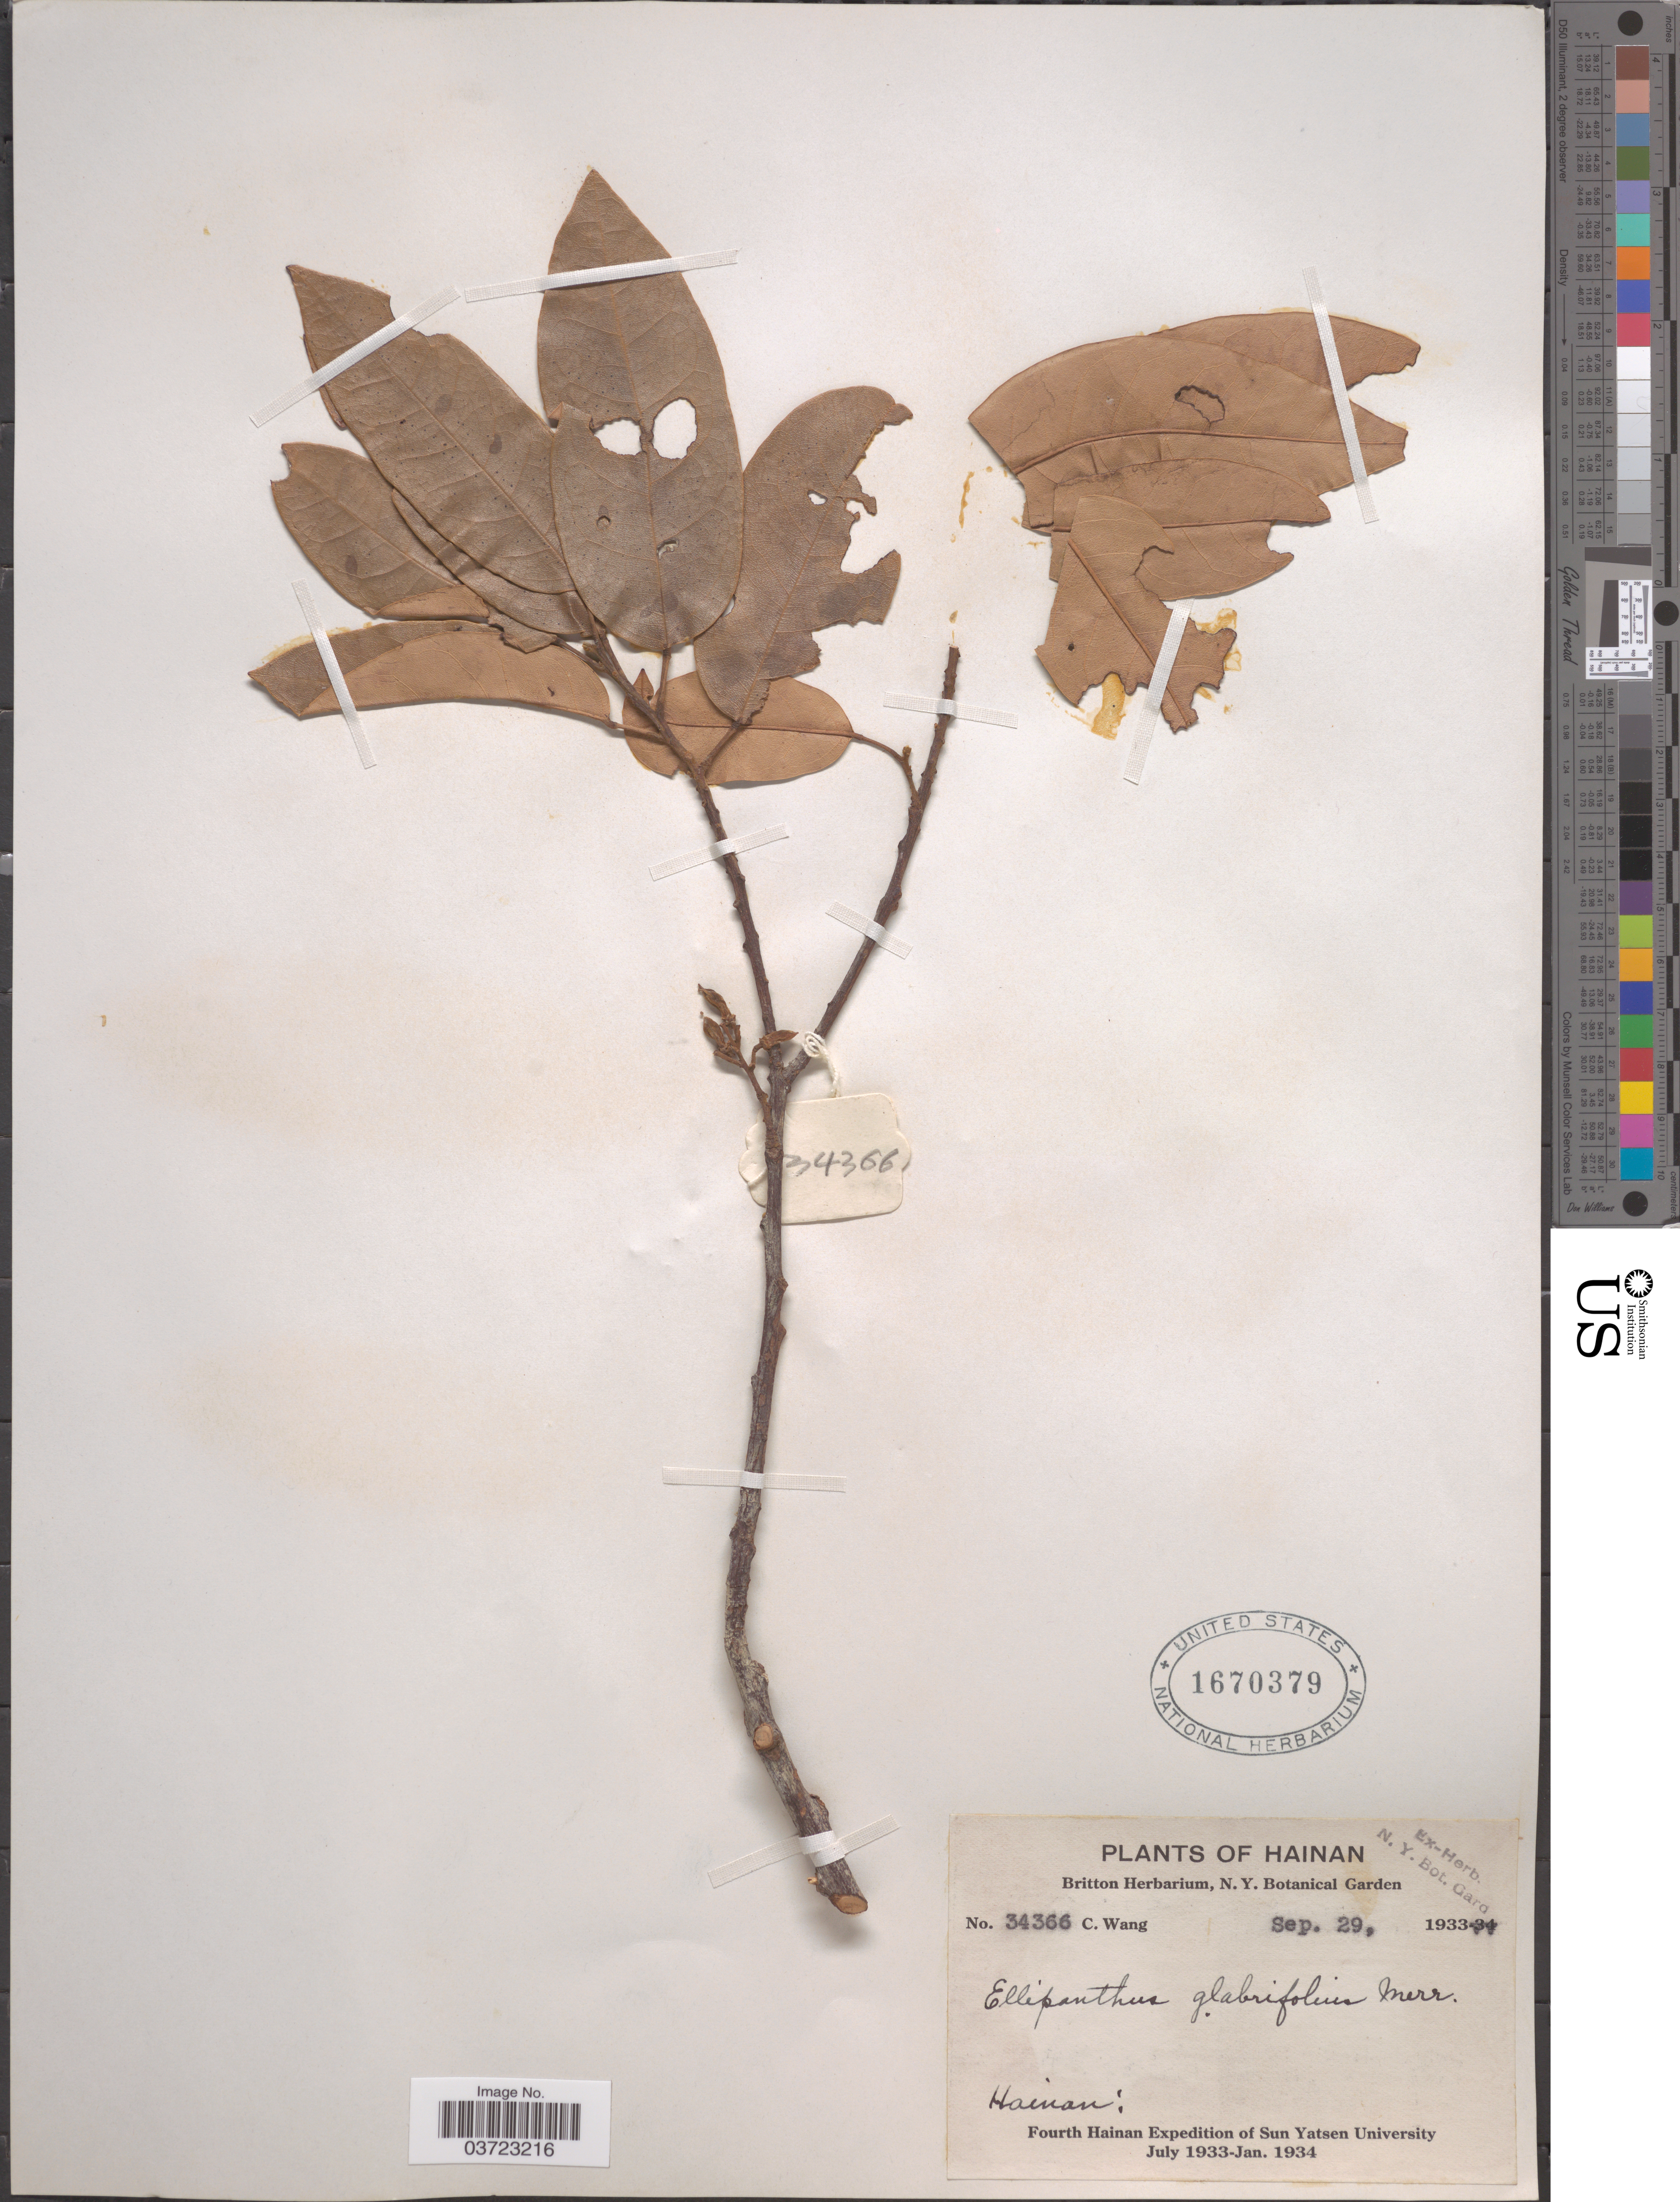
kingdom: Plantae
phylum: Tracheophyta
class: Magnoliopsida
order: Oxalidales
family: Connaraceae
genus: Ellipanthus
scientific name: Ellipanthus glabrifolius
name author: Merr.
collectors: C. Wang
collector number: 34366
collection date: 1933-09-29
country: China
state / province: Hainan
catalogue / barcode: US 1670379